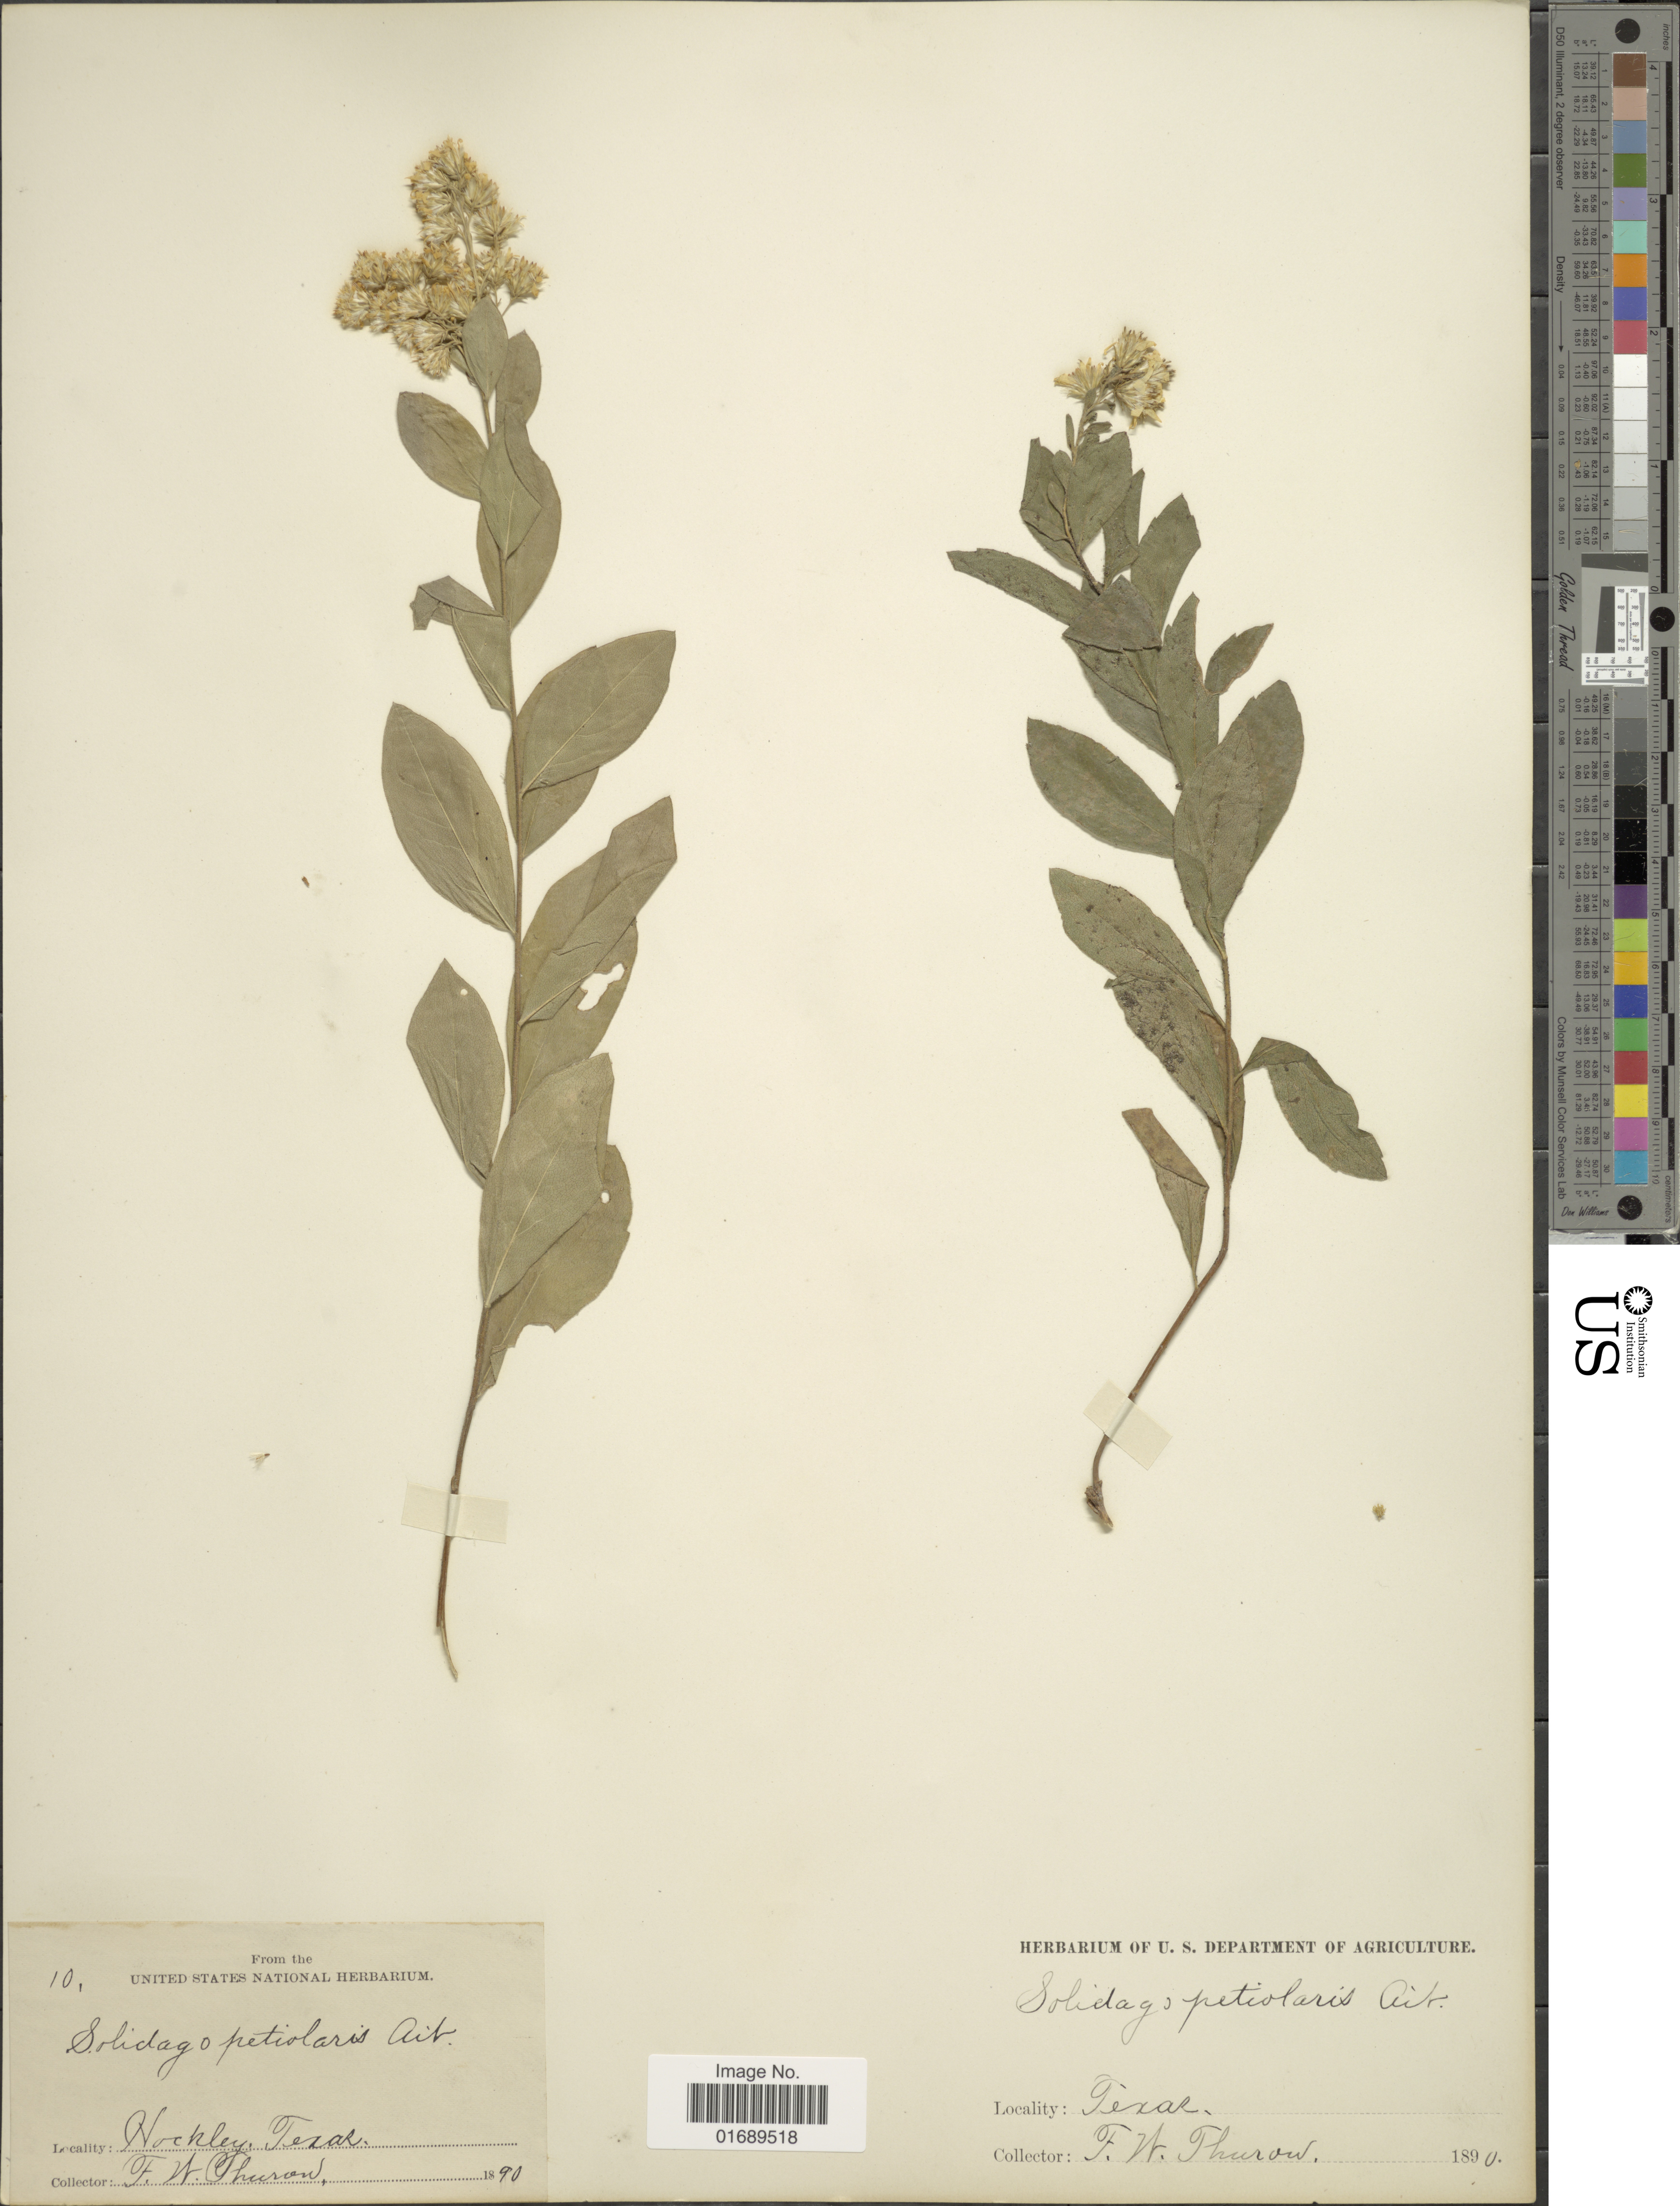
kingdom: Plantae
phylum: Tracheophyta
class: Magnoliopsida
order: Asterales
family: Asteraceae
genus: Solidago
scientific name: Solidago petiolaris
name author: Aiton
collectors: F. W. Thurow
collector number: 10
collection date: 1890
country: United States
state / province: Texas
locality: Hockley